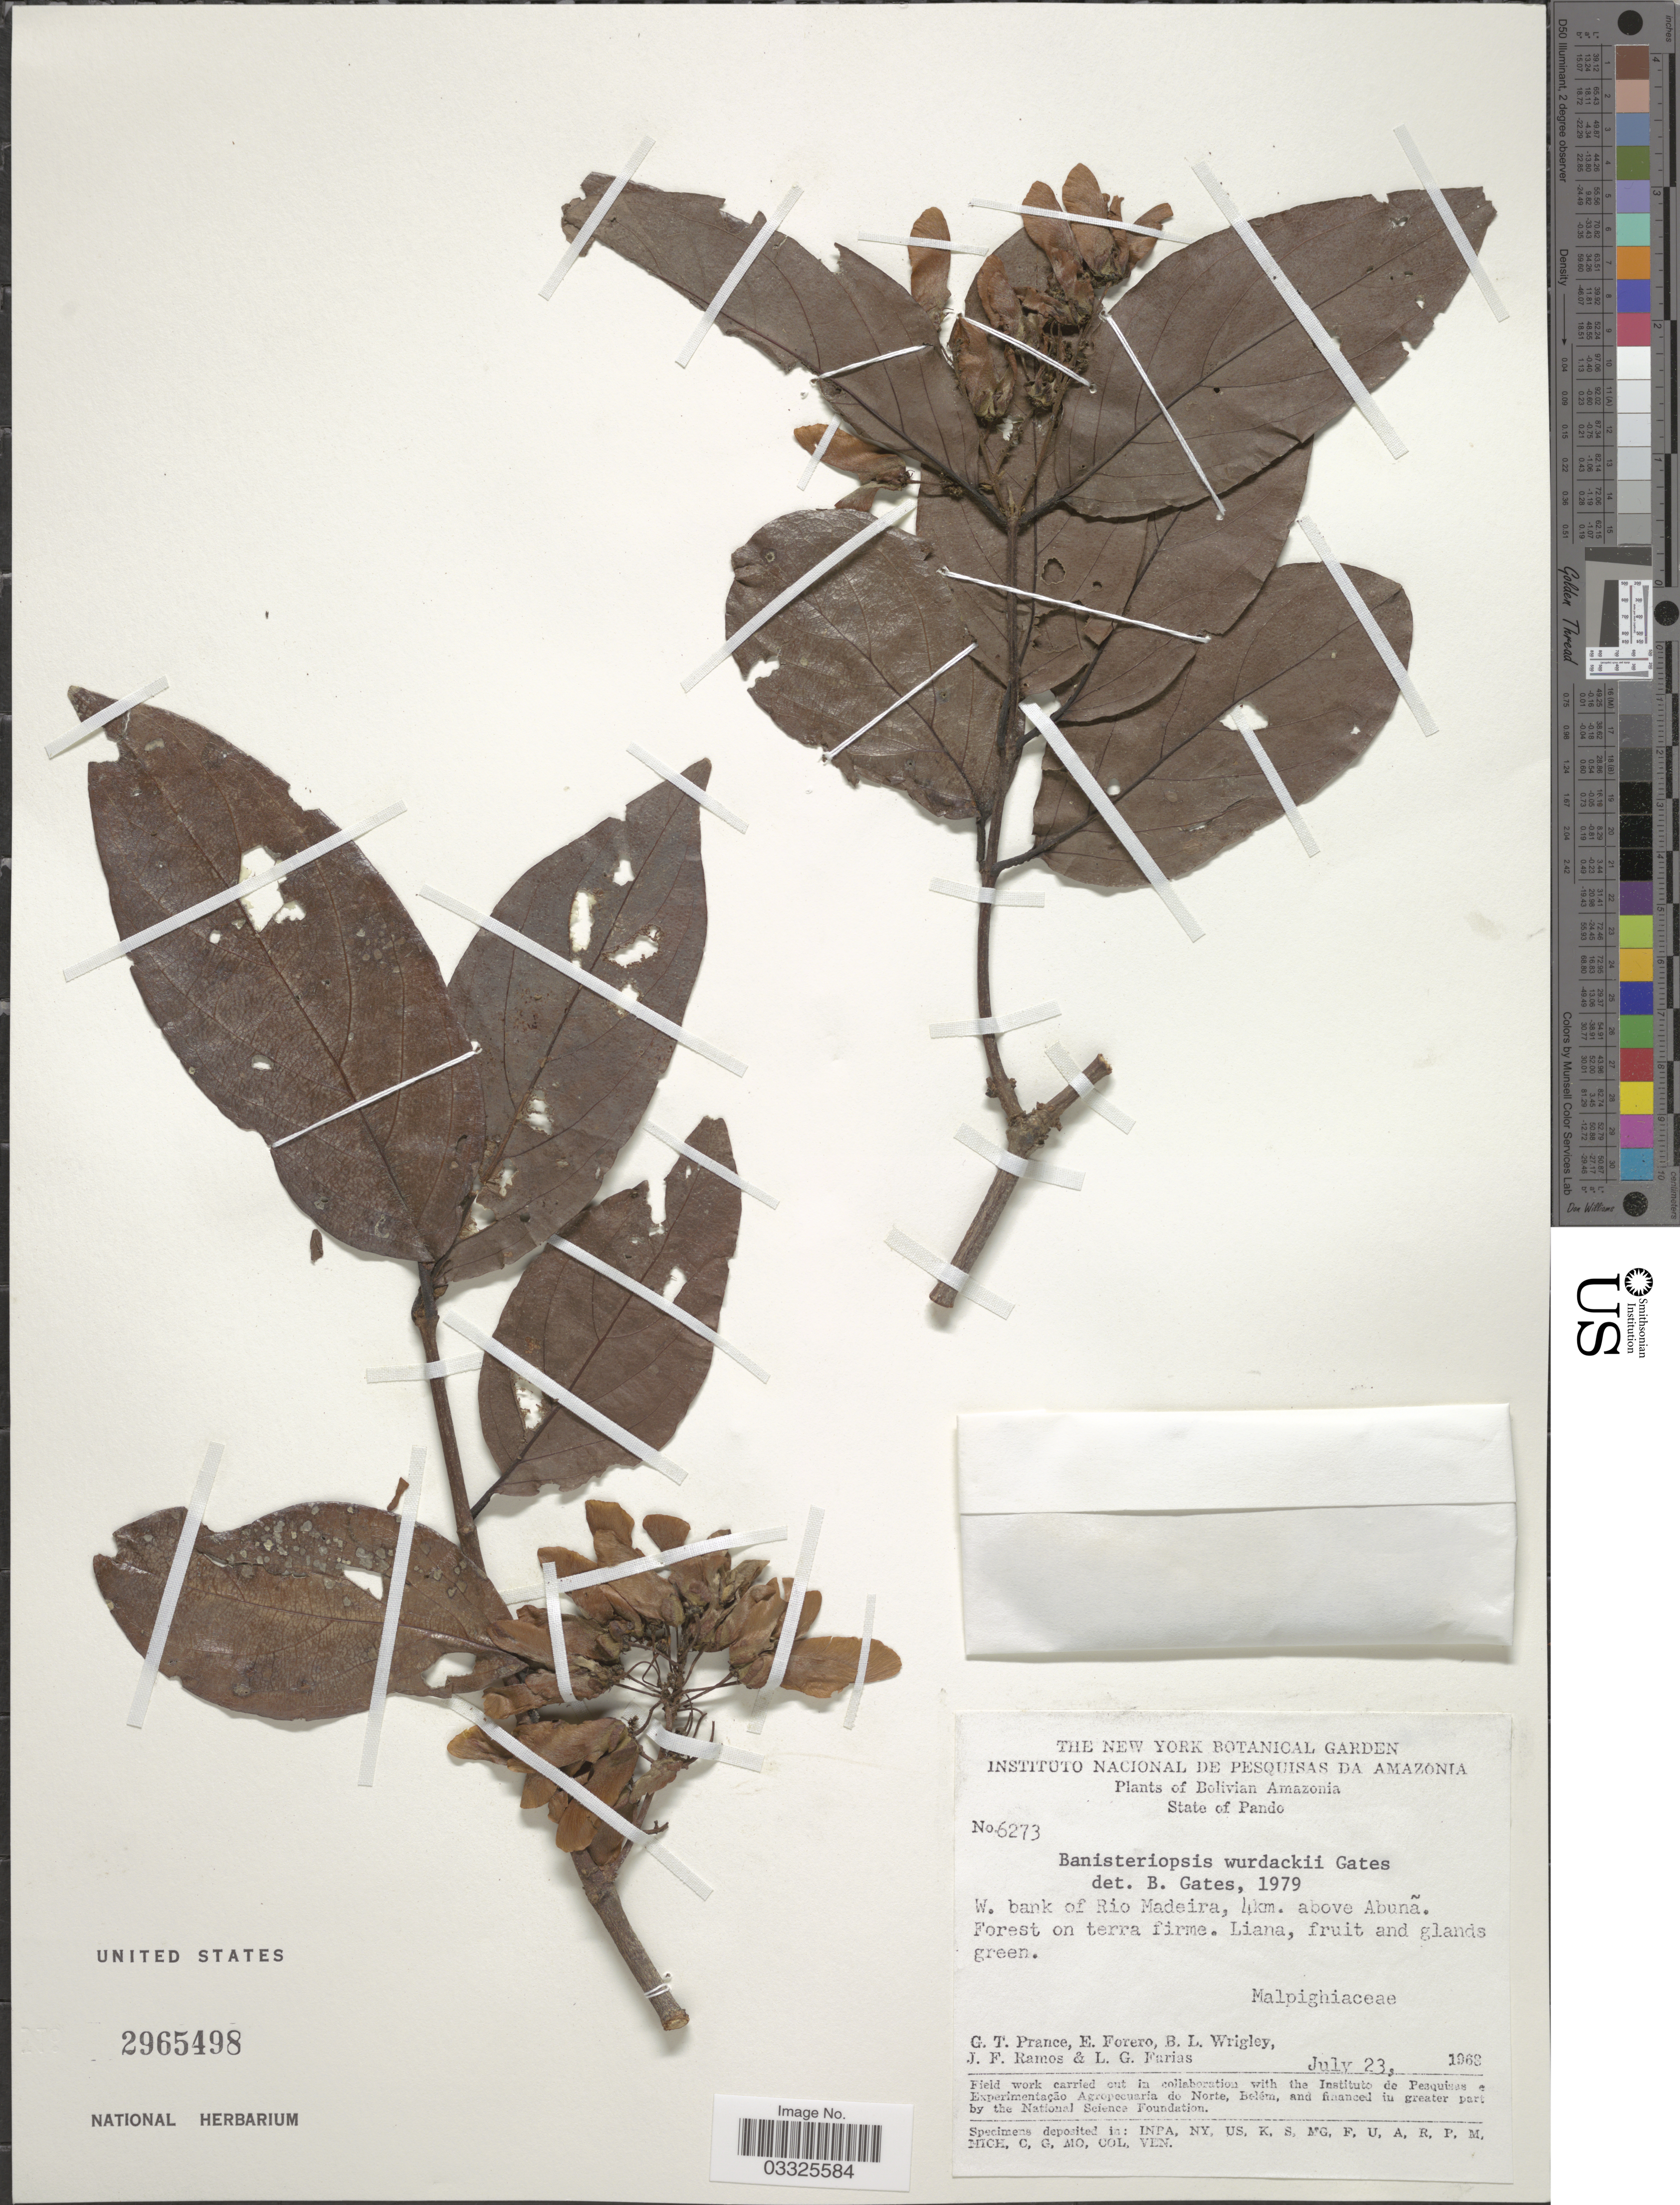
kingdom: Plantae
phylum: Tracheophyta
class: Magnoliopsida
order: Malpighiales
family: Malpighiaceae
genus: Bronwenia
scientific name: Bronwenia wurdackii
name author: (B. Gates) W.R. Anderson & C. Davis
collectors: G. T. Prance, E. Forero, B. L. Wrigley, J. F. Ramos & L. G. Farias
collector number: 6273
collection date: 1968-07-23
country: Bolivia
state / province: Pando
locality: Bolivian Amazonia. W. bank of Rio Madeira, 4km. above Abuña.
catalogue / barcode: US 2965498